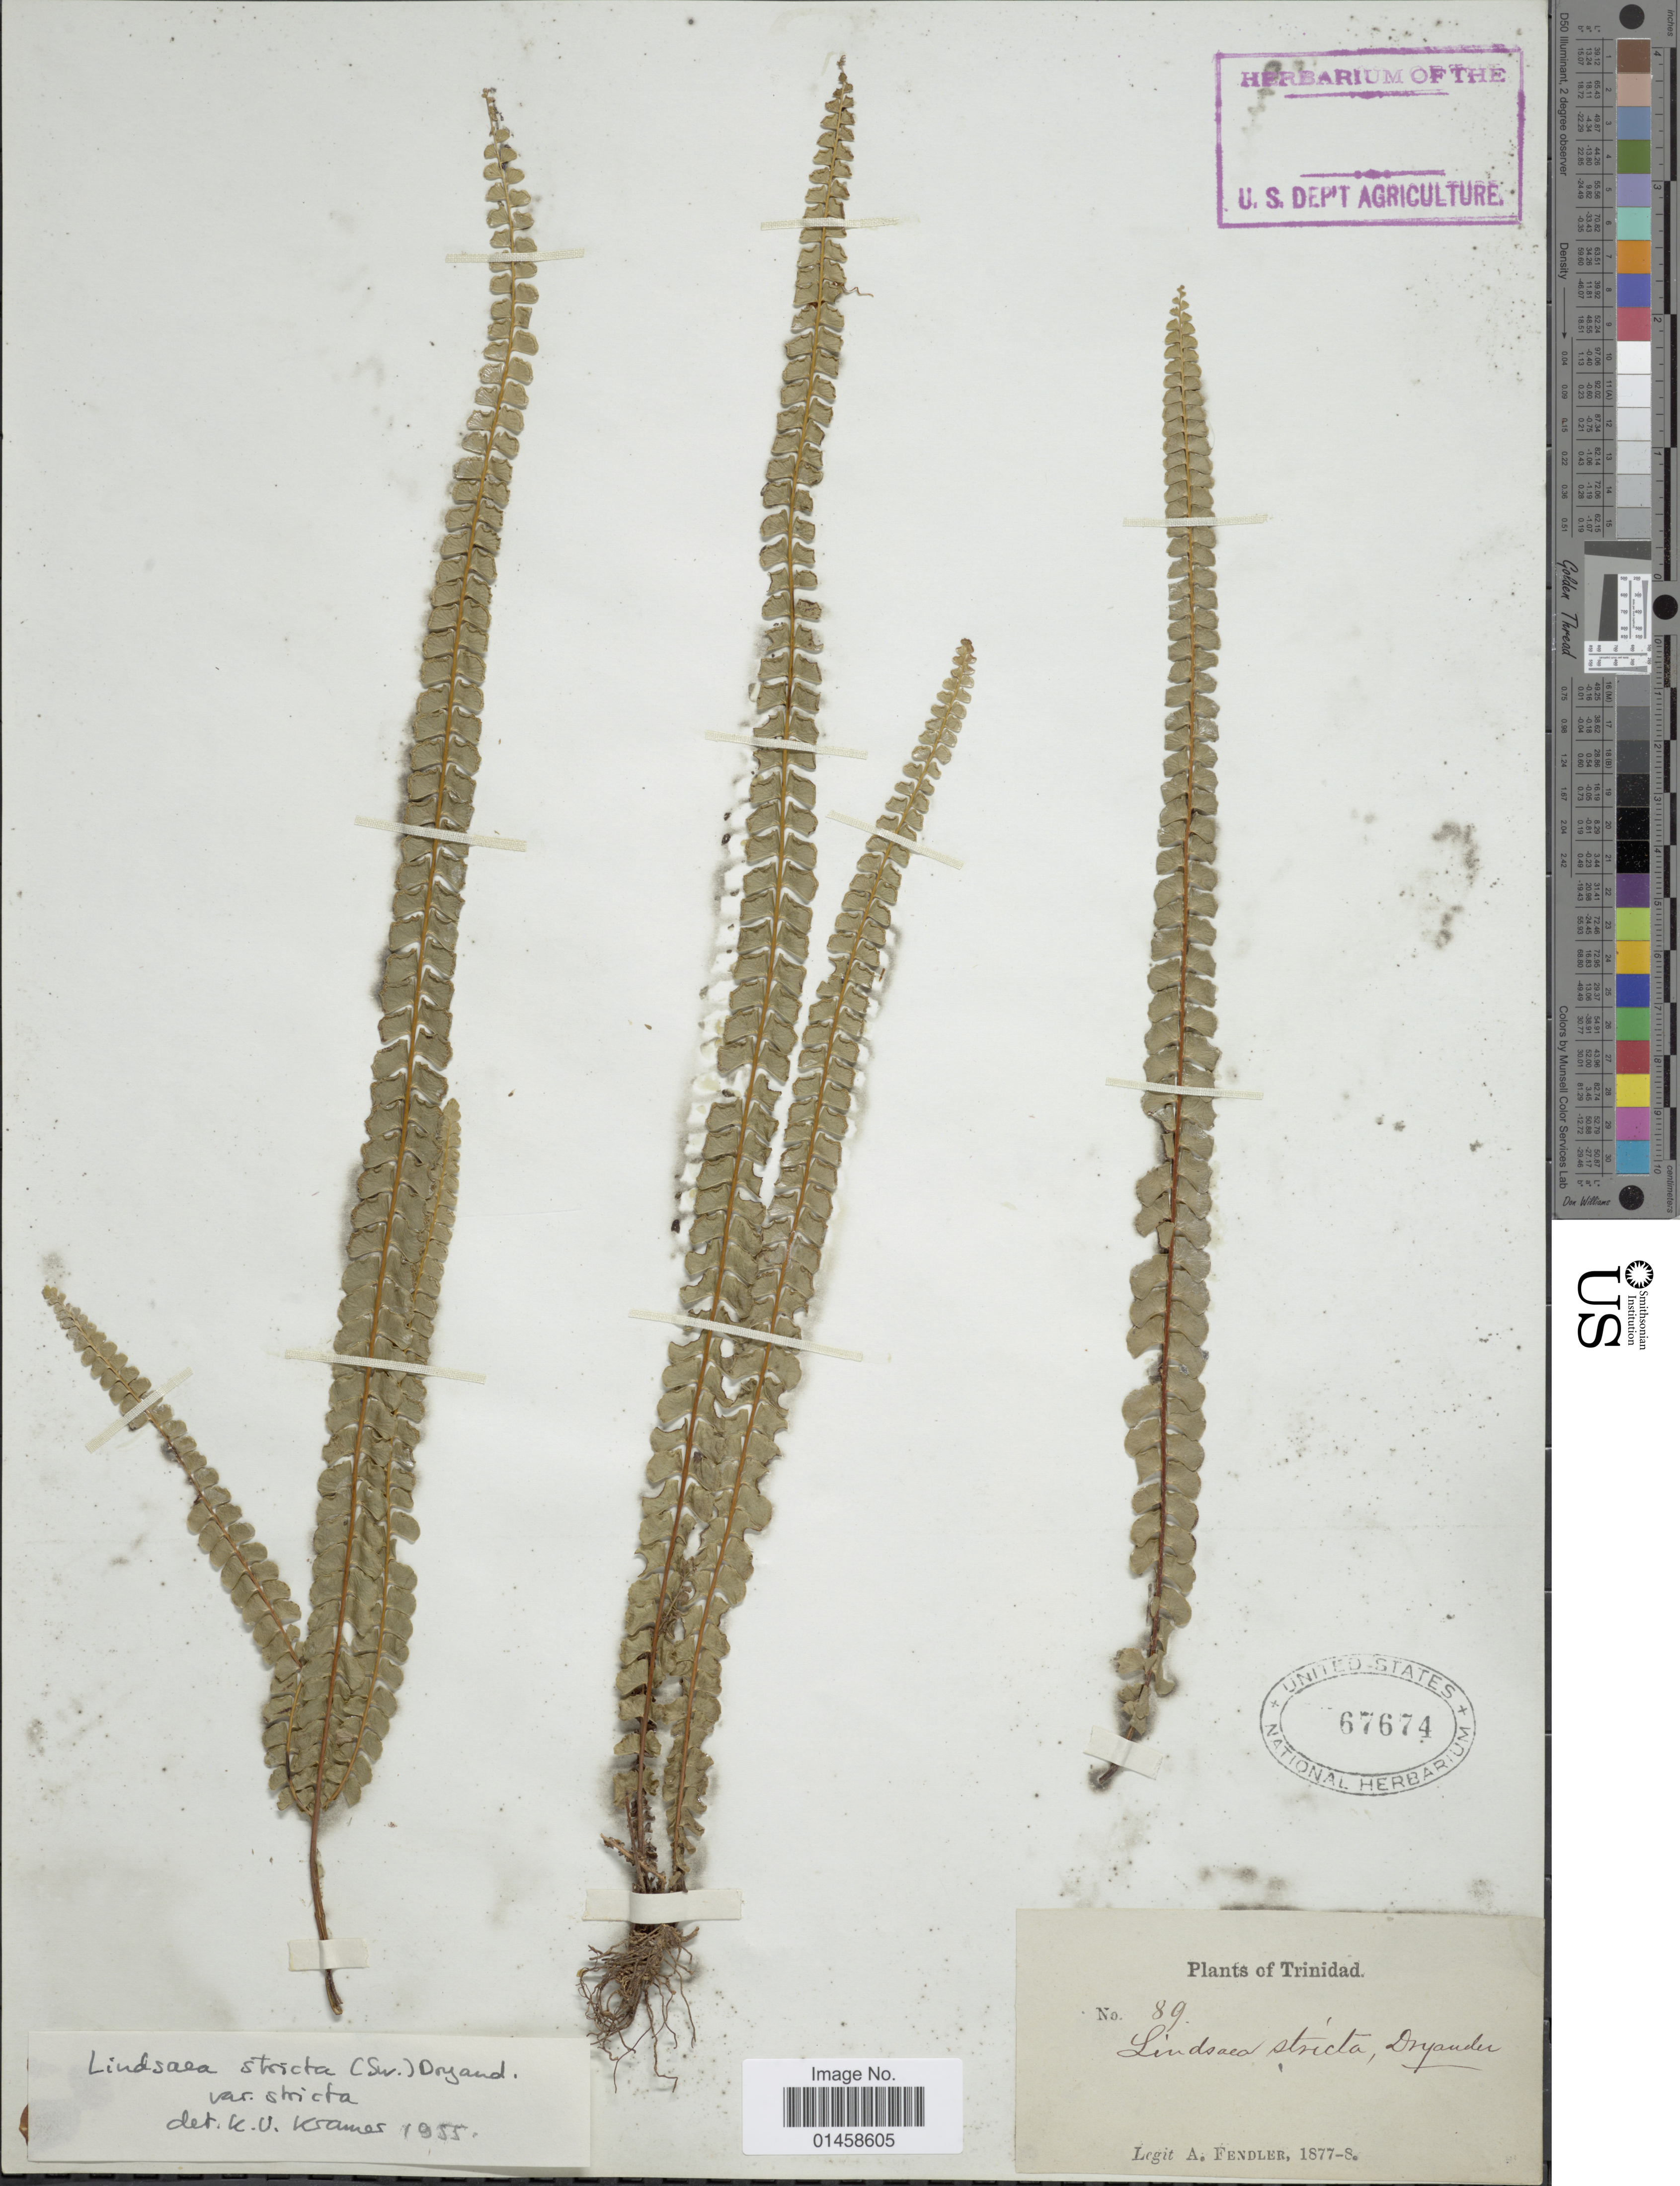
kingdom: Plantae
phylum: Tracheophyta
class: Polypodiopsida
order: Polypodiales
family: Lindsaeaceae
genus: Lindsaea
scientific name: Lindsaea stricta var. stricta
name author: (Sw.) Dryand.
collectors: A. Fendler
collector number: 89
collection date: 1877/1878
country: Trinidad and Tobago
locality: Trinidad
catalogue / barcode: US 67674